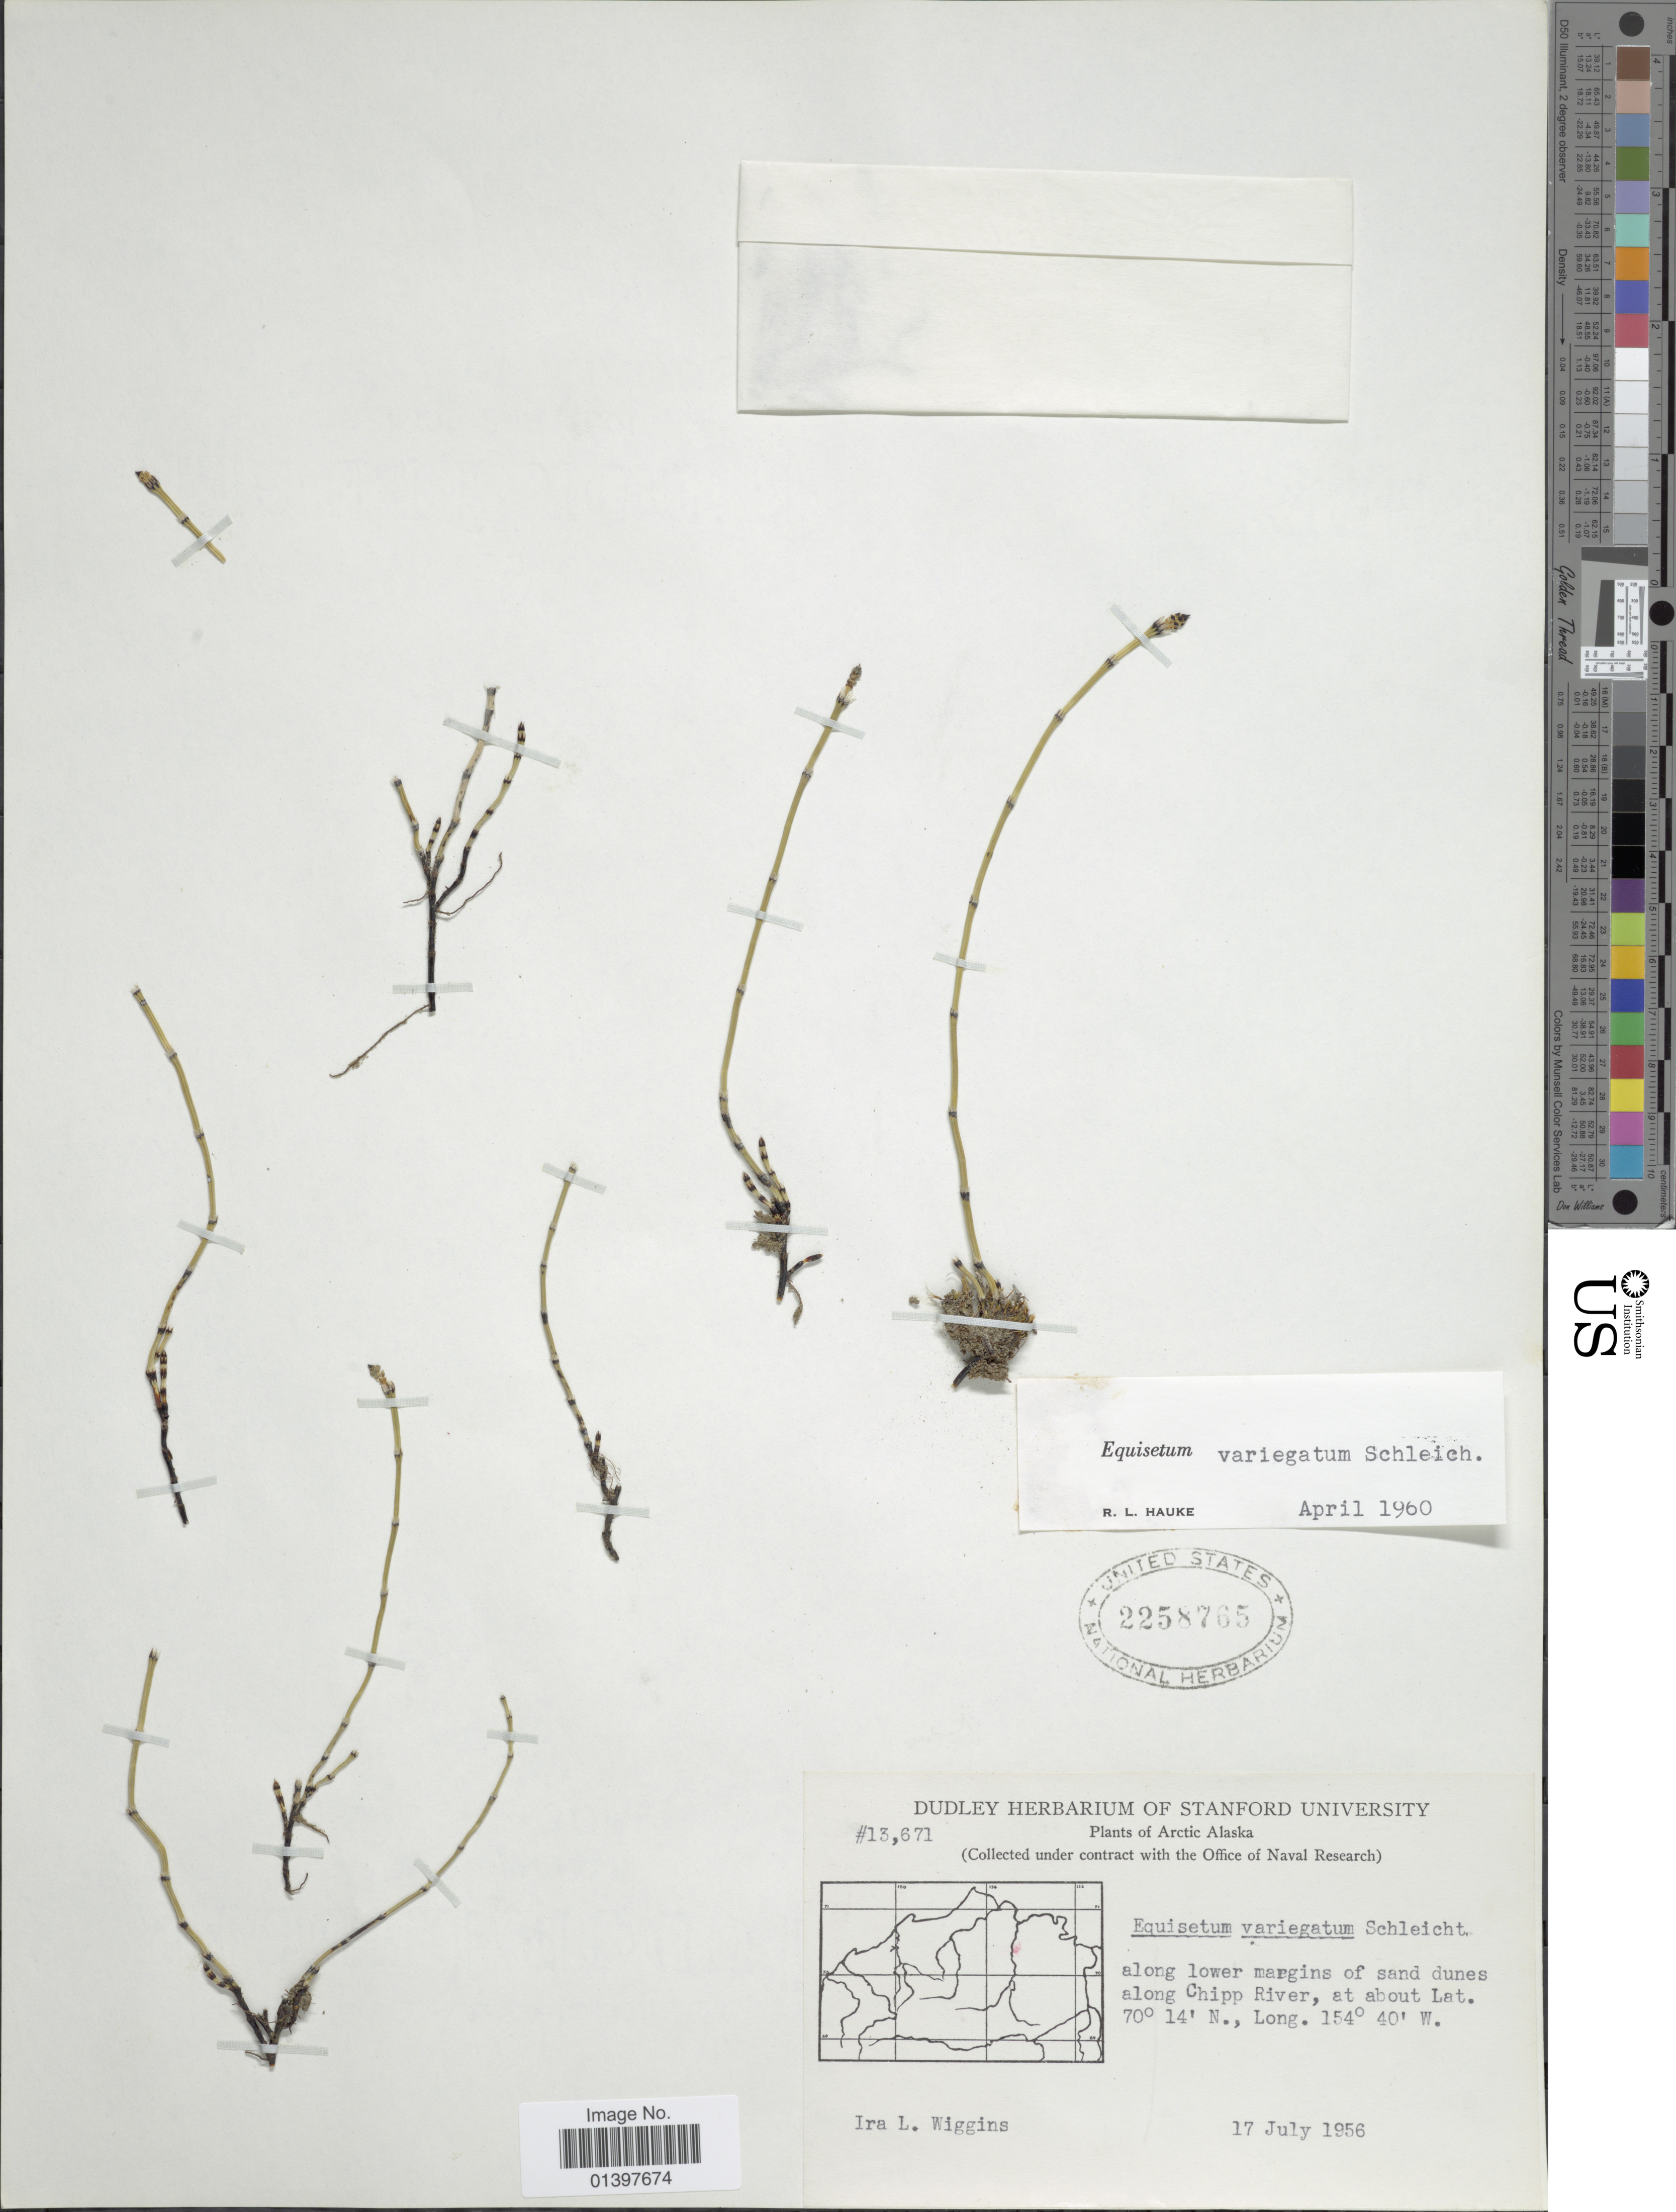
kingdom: Plantae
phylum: Tracheophyta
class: Polypodiopsida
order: Equisetales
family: Equisetaceae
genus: Equisetum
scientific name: Equisetum variegatum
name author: Schleich. ex F. Weber & D. Mohr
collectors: I. L. Wiggins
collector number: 13671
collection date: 1956-07-17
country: United States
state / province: Alaska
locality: Arctic Alaska, along lower margins of sand dunes along Chipp River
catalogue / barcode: US 2258765